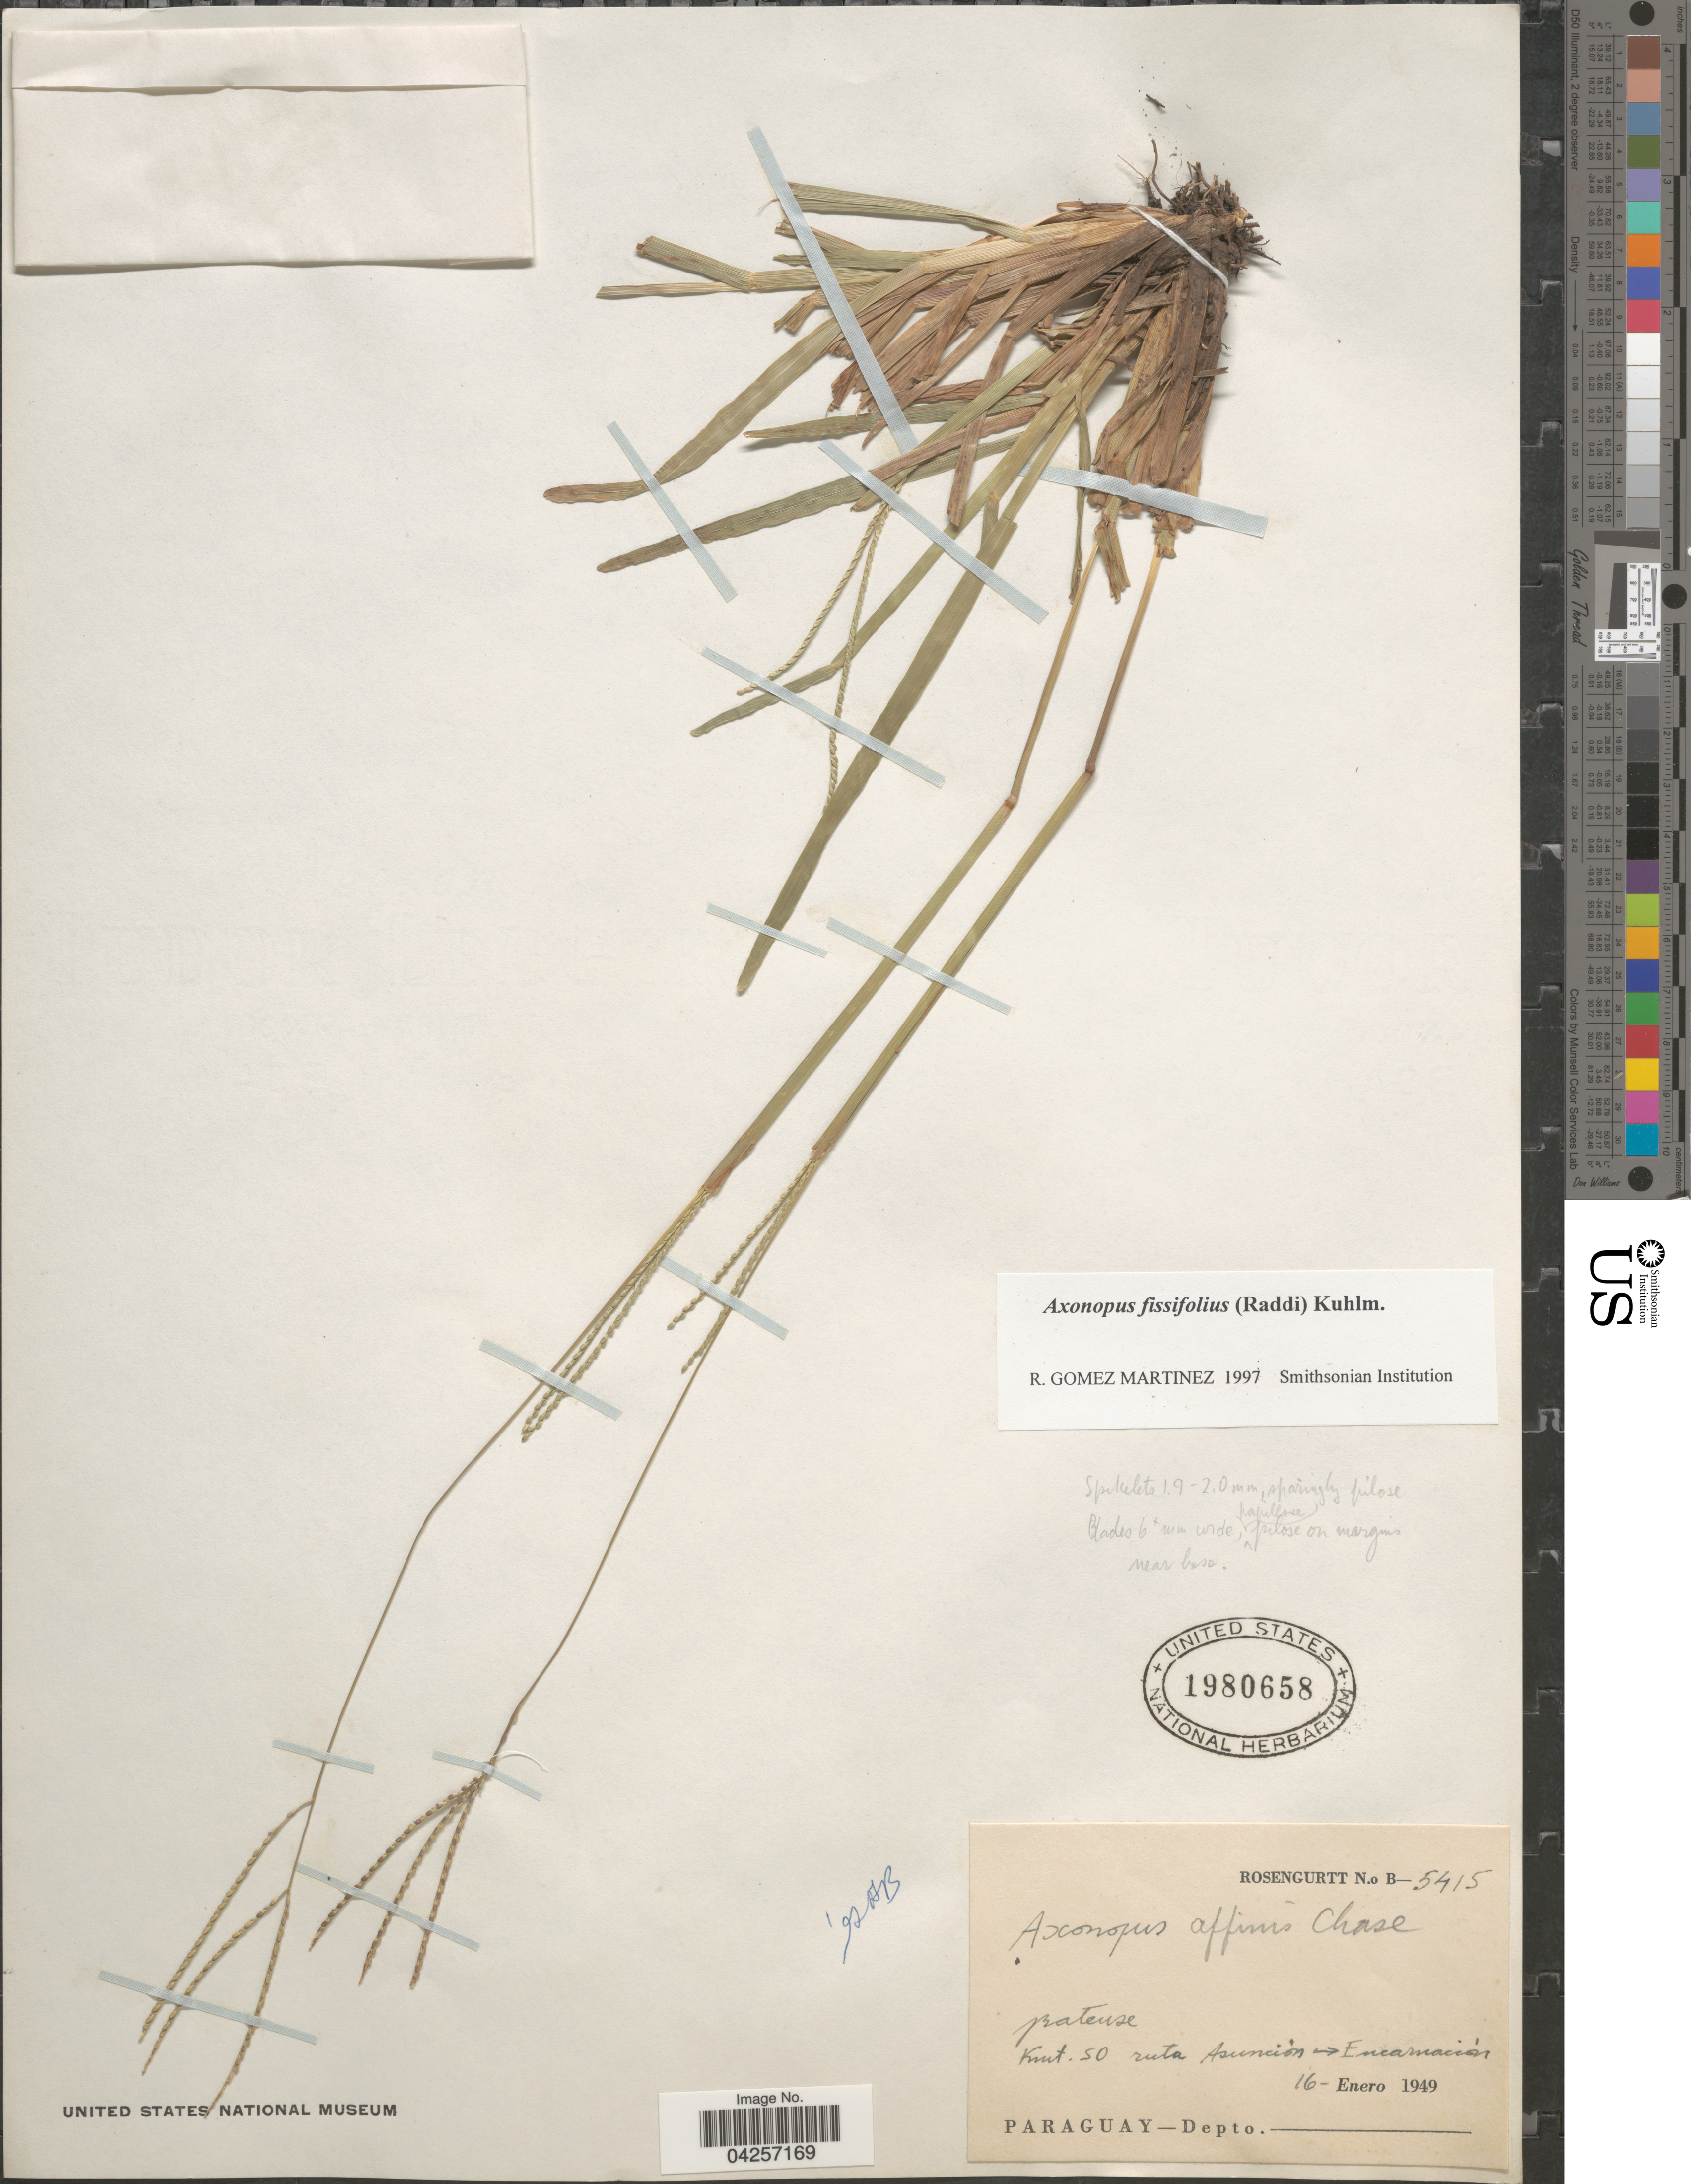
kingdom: Plantae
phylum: Tracheophyta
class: Liliopsida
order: Poales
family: Poaceae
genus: Axonopus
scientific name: Axonopus fissifolius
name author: (Raddi) Kuhlm.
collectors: Rosengurtt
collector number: B-5415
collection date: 1949-01-16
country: Paraguay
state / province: Asuncion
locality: Kmt. 50 ruta Asuncion --> Encarnaciòn.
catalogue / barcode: US 1980658